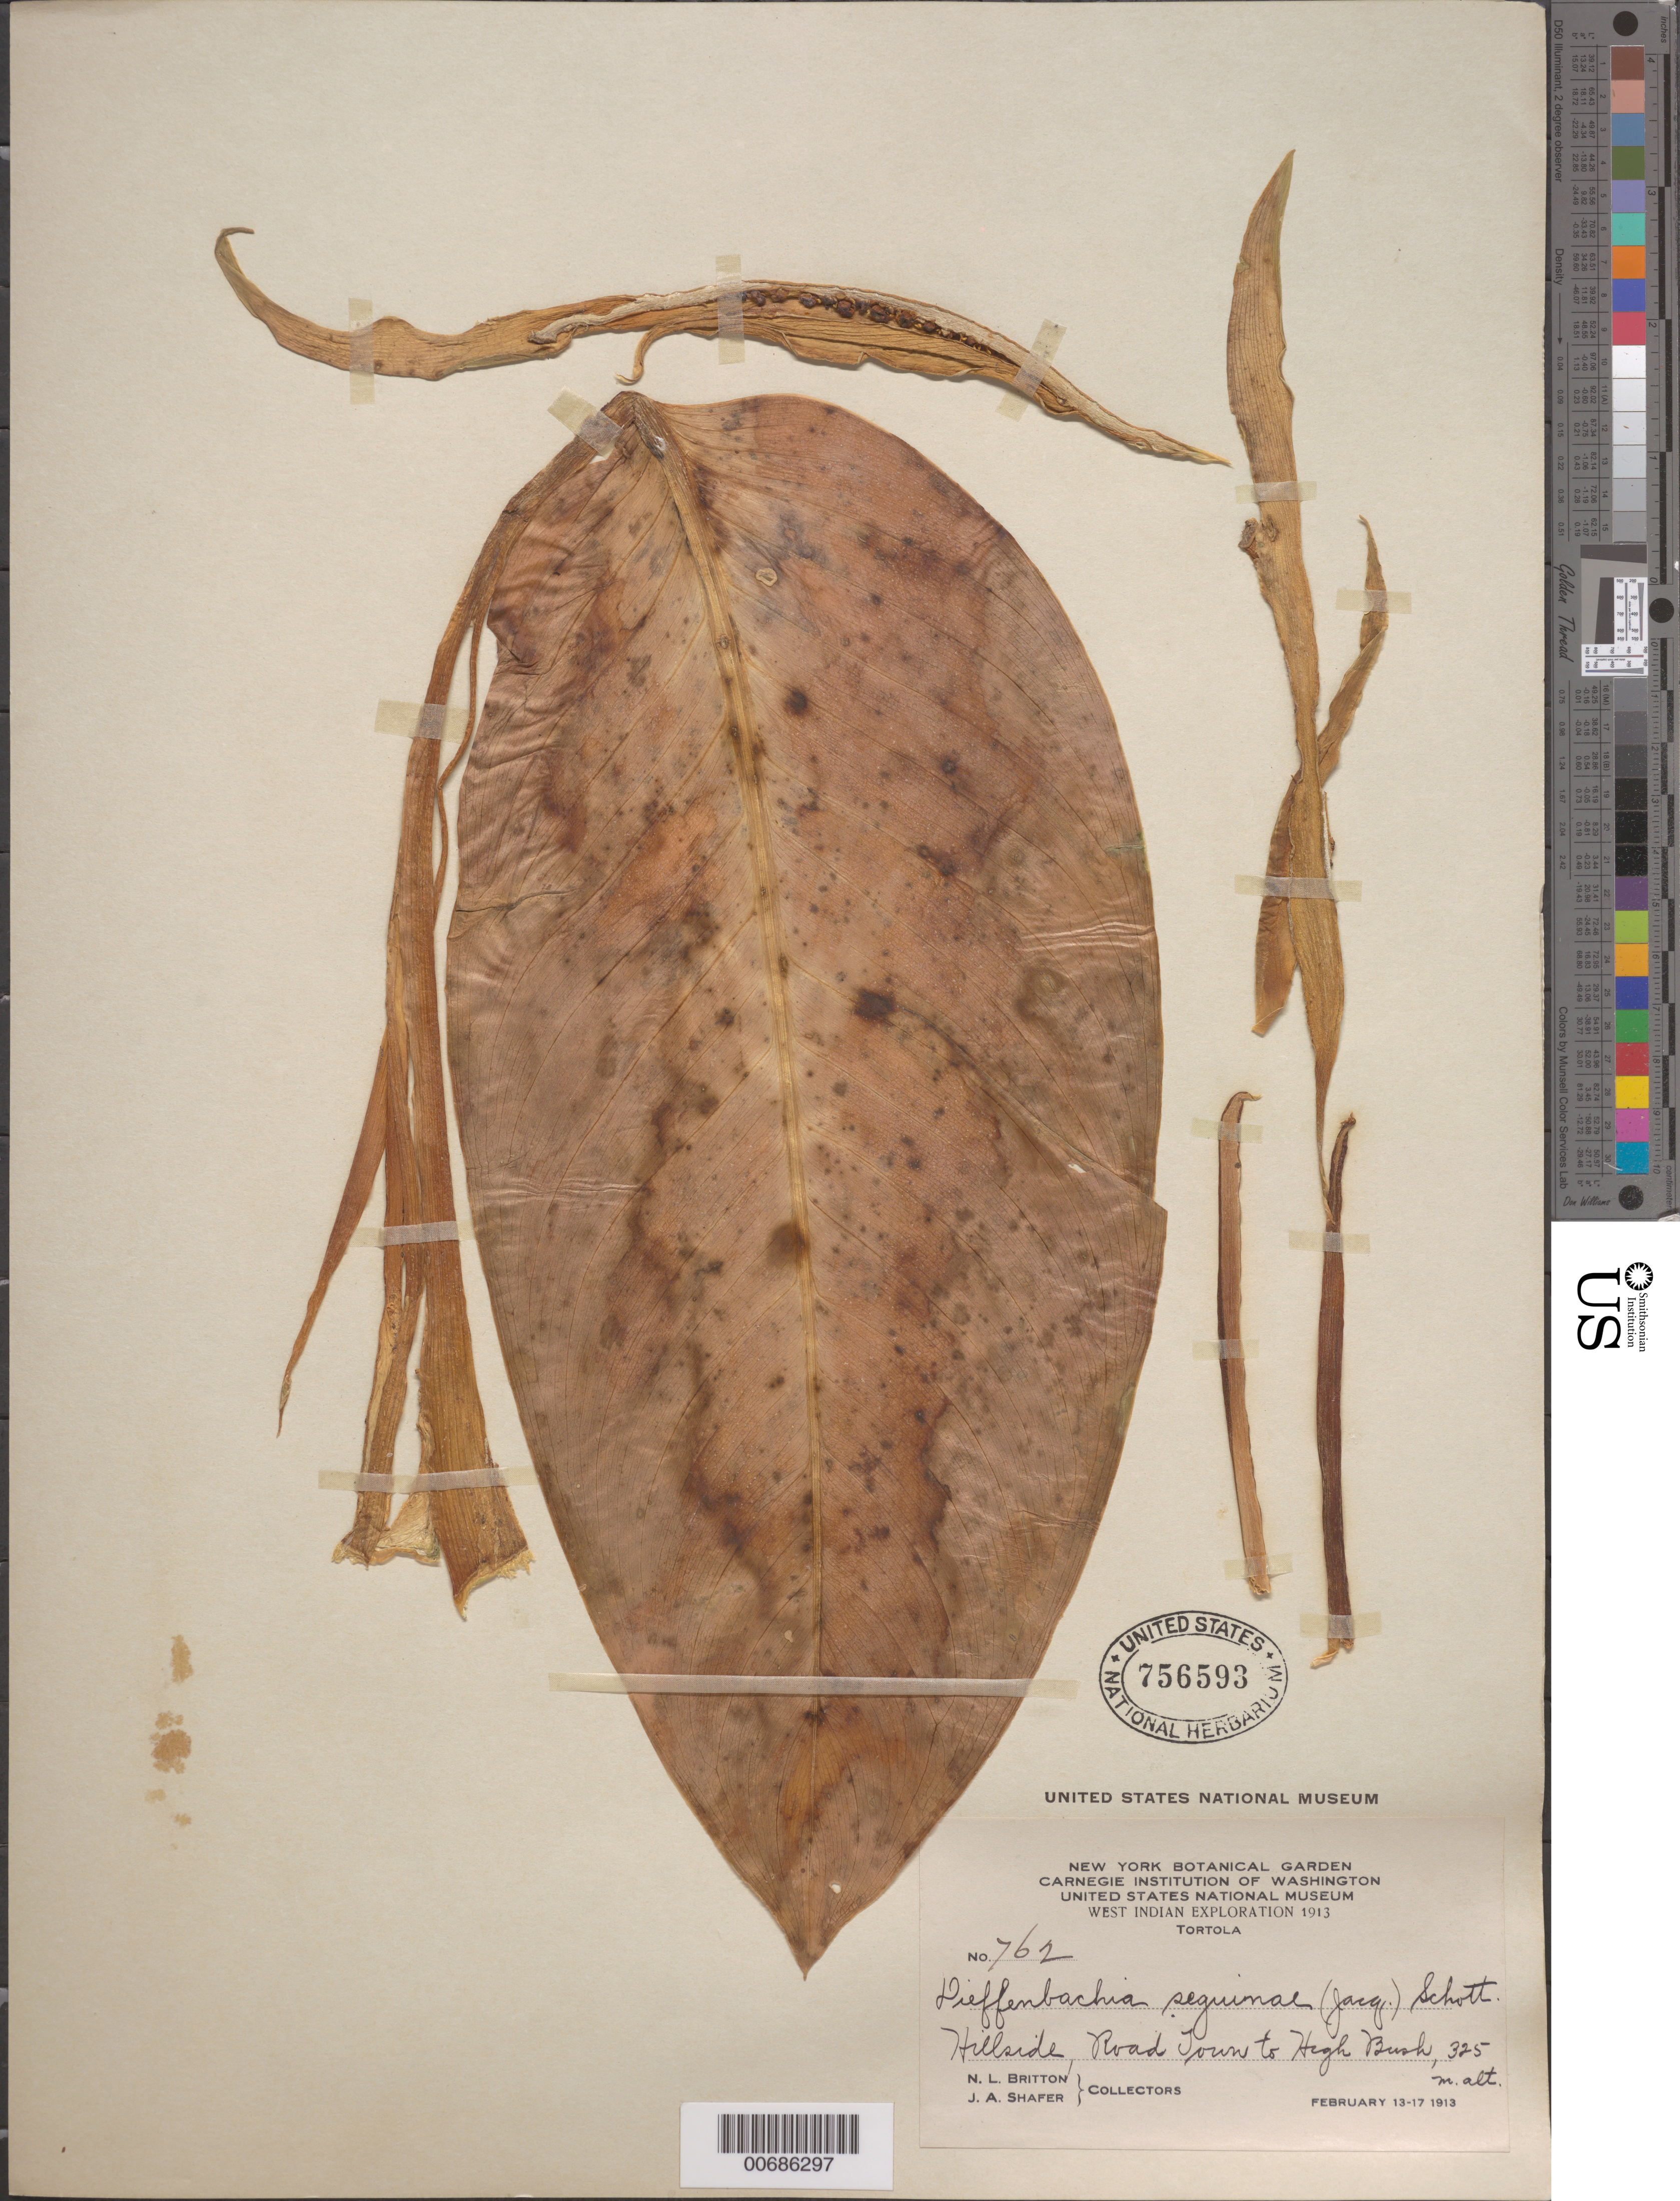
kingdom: Plantae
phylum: Tracheophyta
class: Liliopsida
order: Alismatales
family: Araceae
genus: Dieffenbachia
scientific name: Dieffenbachia seguine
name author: (Jacq.) Schott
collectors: N. Britton & J. A. Shafer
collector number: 762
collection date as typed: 13 Feb 1913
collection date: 1913-02-13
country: British Virgin Islands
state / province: Tortola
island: Tortola Island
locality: Road town to High Bush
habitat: Hillside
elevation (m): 325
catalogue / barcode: US 756593